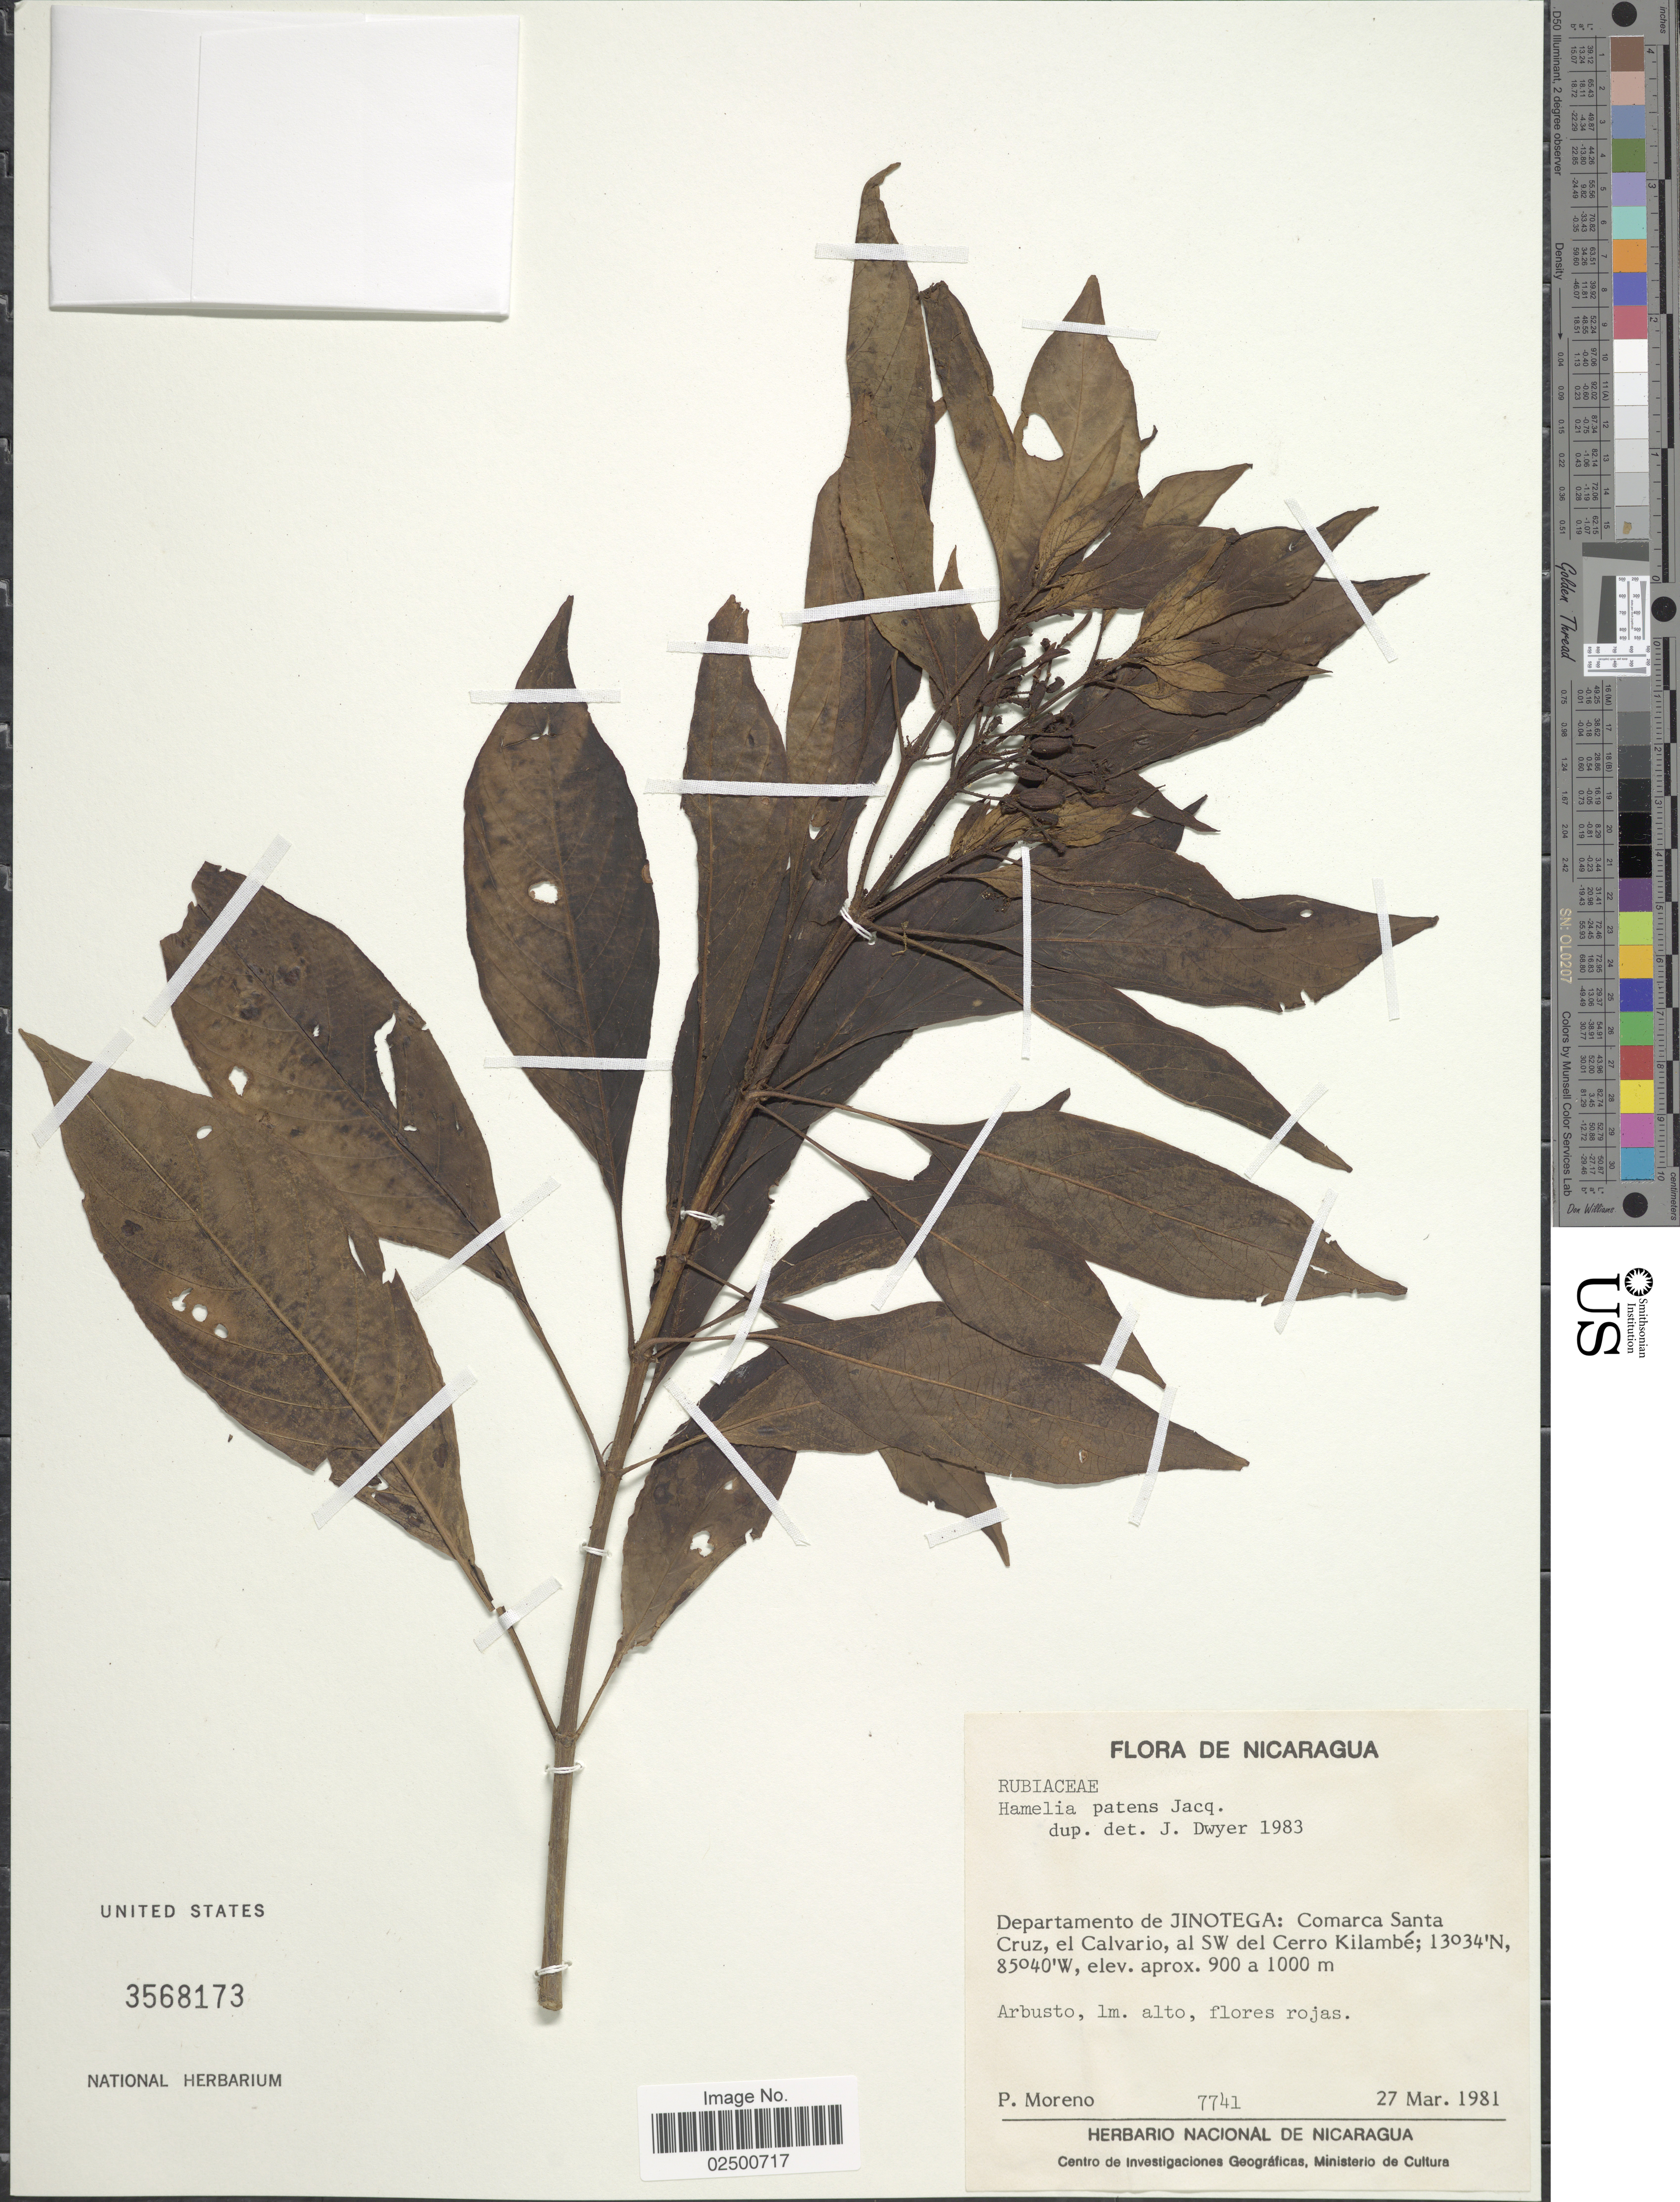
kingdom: Plantae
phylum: Tracheophyta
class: Magnoliopsida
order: Gentianales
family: Rubiaceae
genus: Hamelia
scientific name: Hamelia patens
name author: Jacq.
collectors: P. Moreno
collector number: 7741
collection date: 1981-03-27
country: Nicaragua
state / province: Jinotega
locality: Departamento de Jinotega: Comarca Santa Cruz, el Calvario, al SW del Cerro Kilambe.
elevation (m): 900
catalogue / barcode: US 3568173